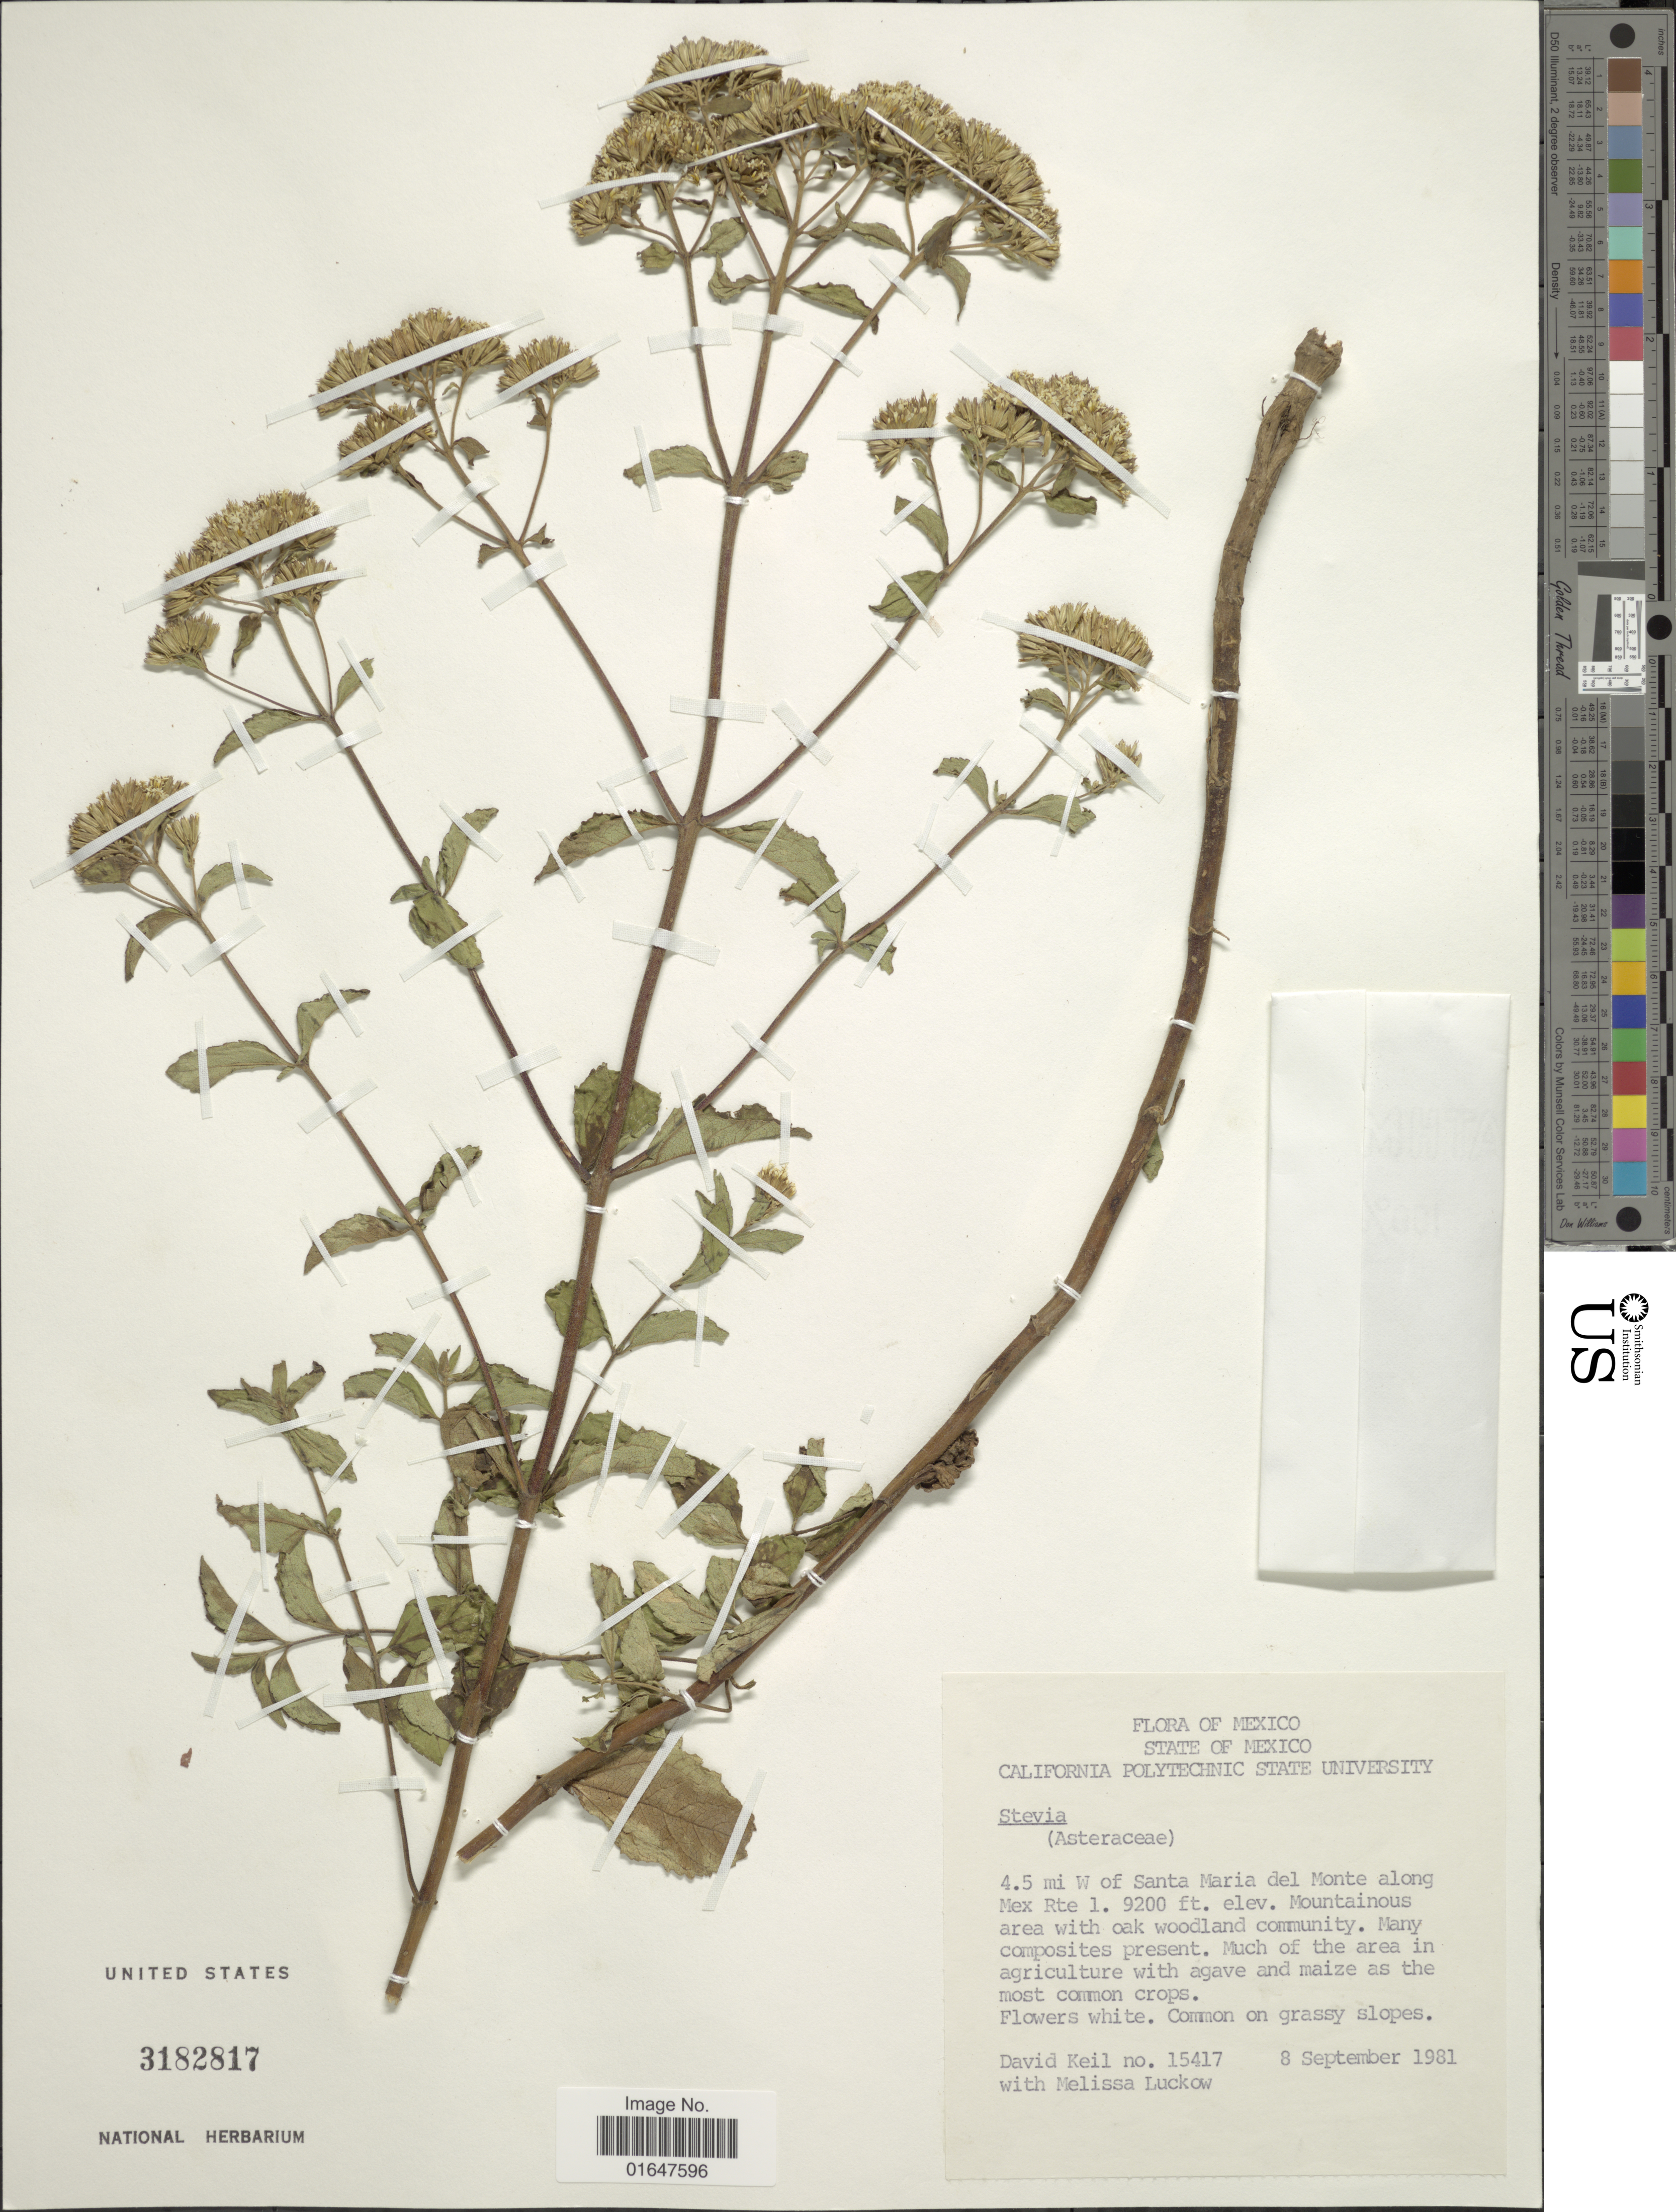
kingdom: Plantae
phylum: Tracheophyta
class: Magnoliopsida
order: Asterales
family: Asteraceae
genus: Stevia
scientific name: Stevia sp.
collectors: D. J. Keil & M. A. Luckow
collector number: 15417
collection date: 1981-09-08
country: Mexico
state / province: México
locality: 4.5 mi W of Santa Maria del Monte along Mex Rte 1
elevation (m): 2804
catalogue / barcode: US 3182817